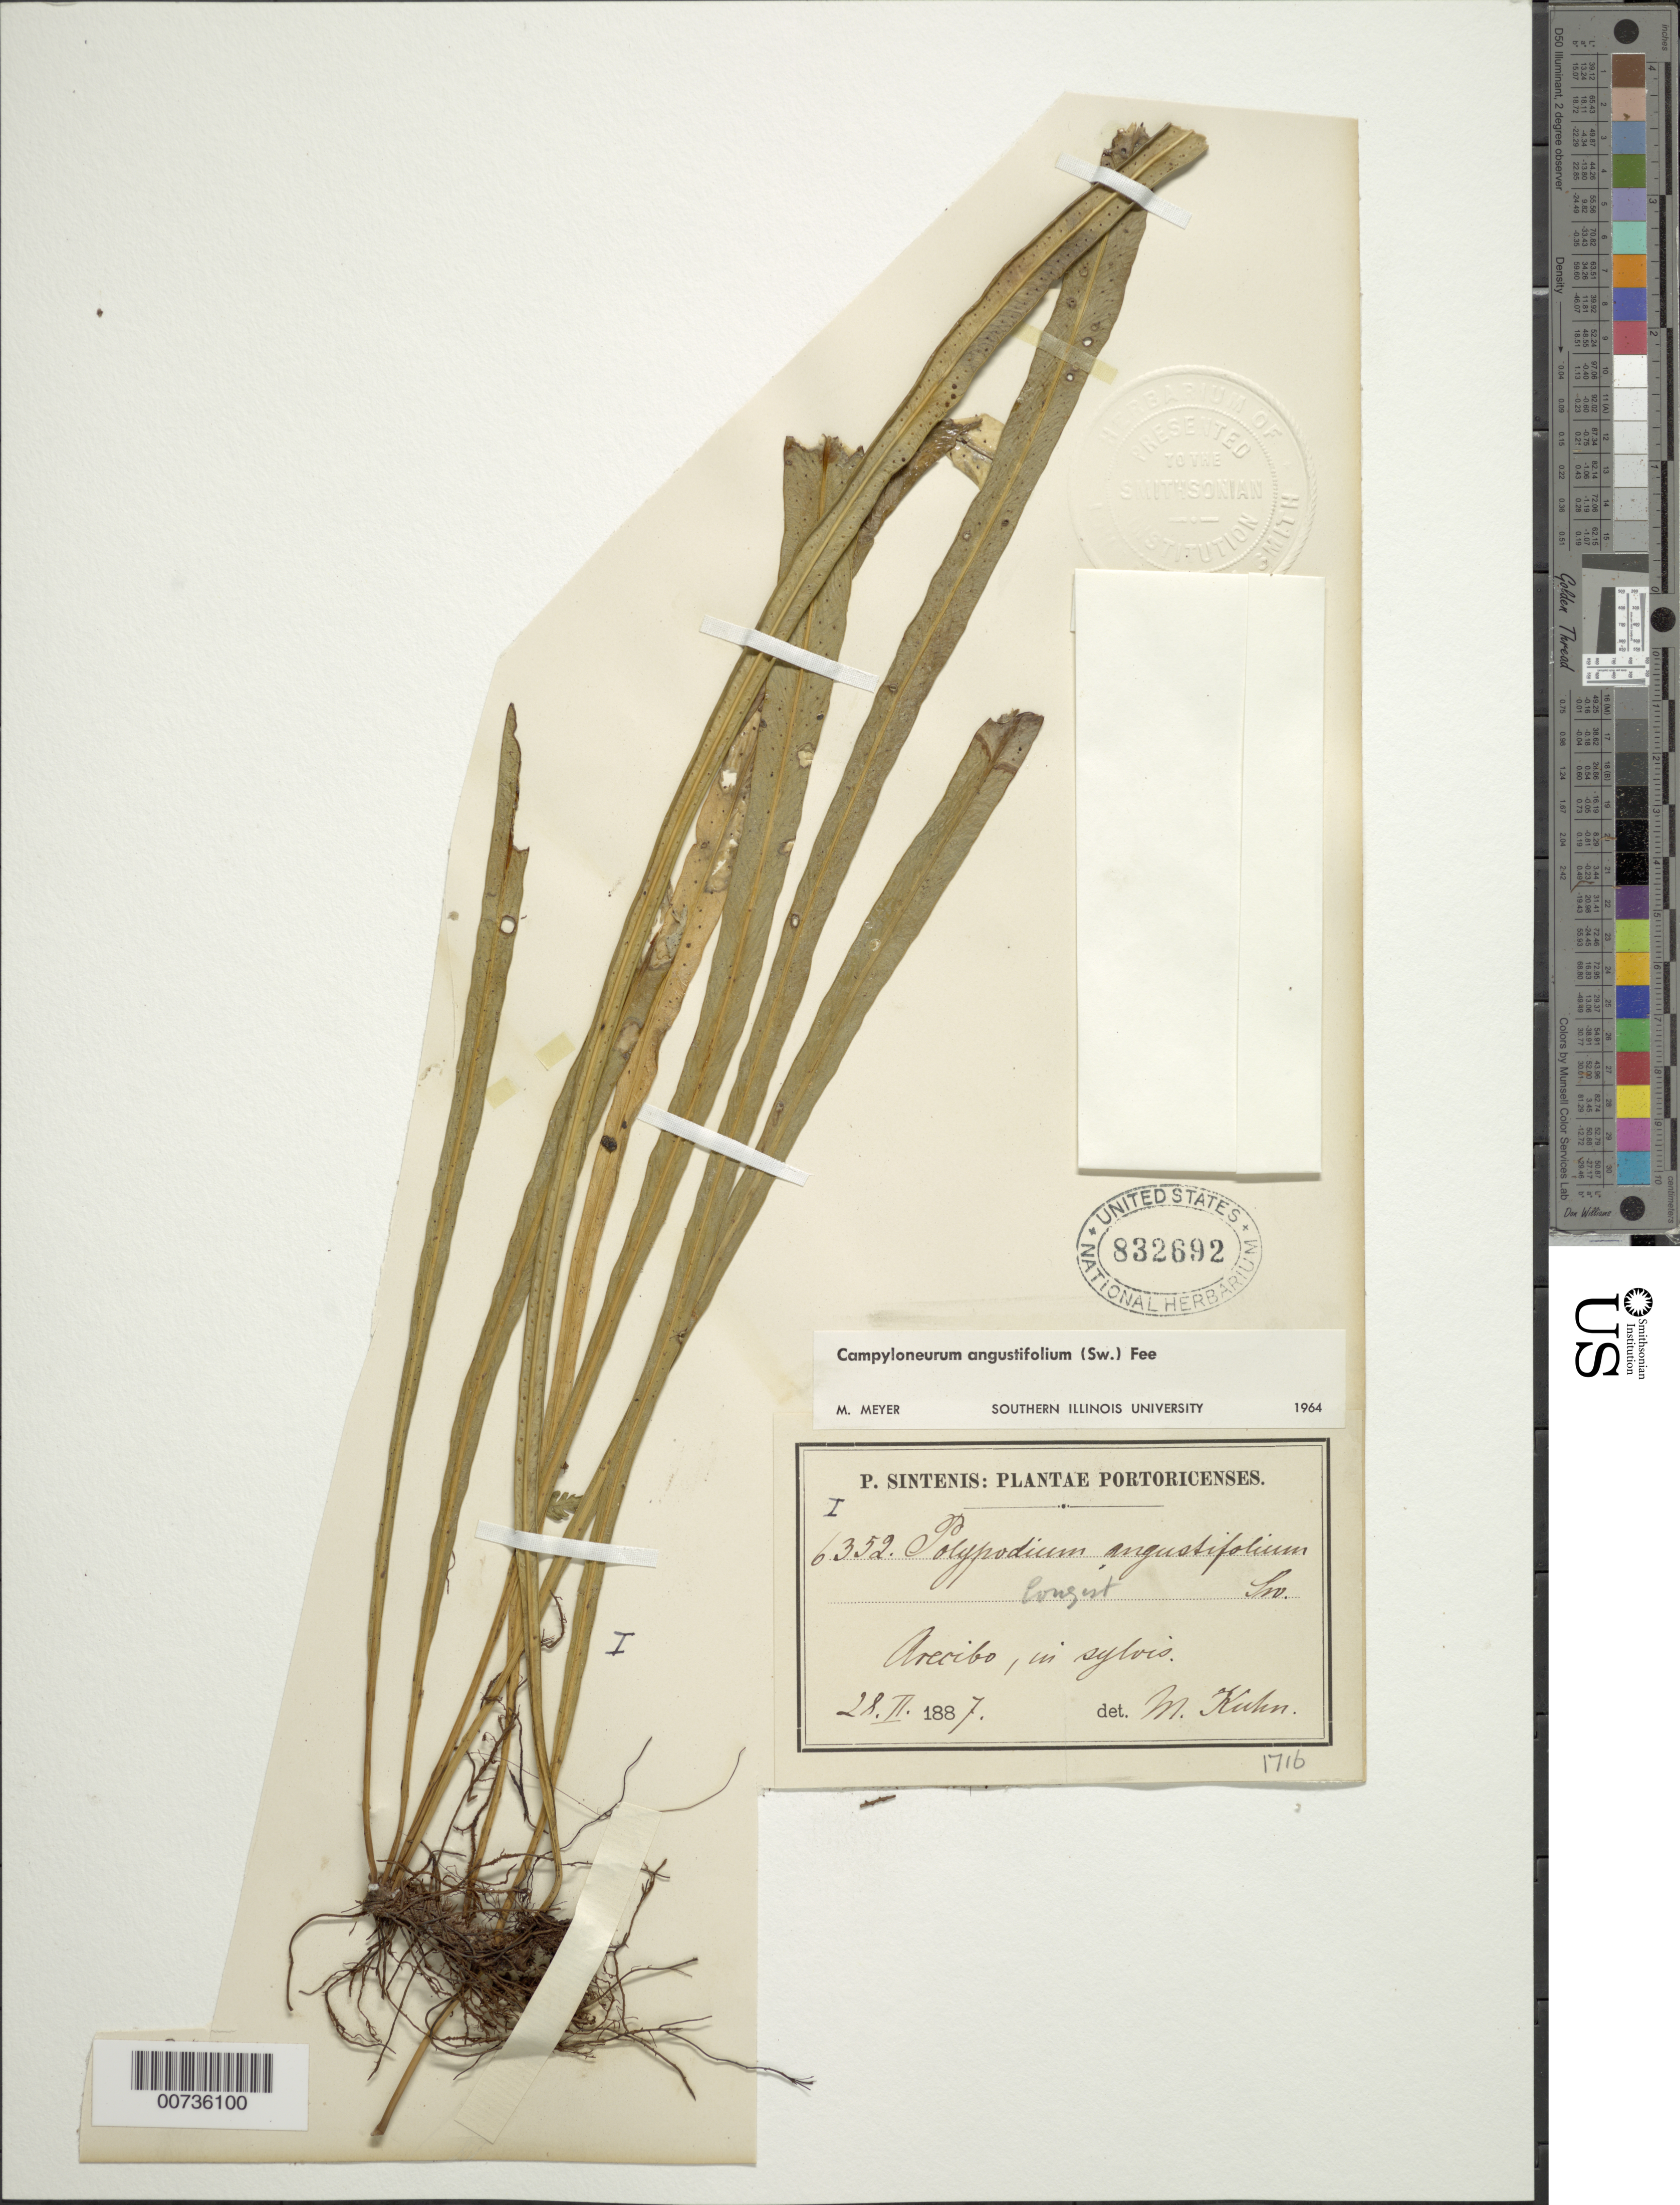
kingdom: Plantae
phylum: Tracheophyta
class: Polypodiopsida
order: Polypodiales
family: Polypodiaceae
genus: Campyloneurum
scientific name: Campyloneurum angustifolium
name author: (Sw.) Fée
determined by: Meyer, F. K.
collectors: P. Sintenis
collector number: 6352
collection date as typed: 28 Feb 1887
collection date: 1887-02-28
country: Puerto Rico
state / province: Arecibo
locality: In sylvis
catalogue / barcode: US 832692